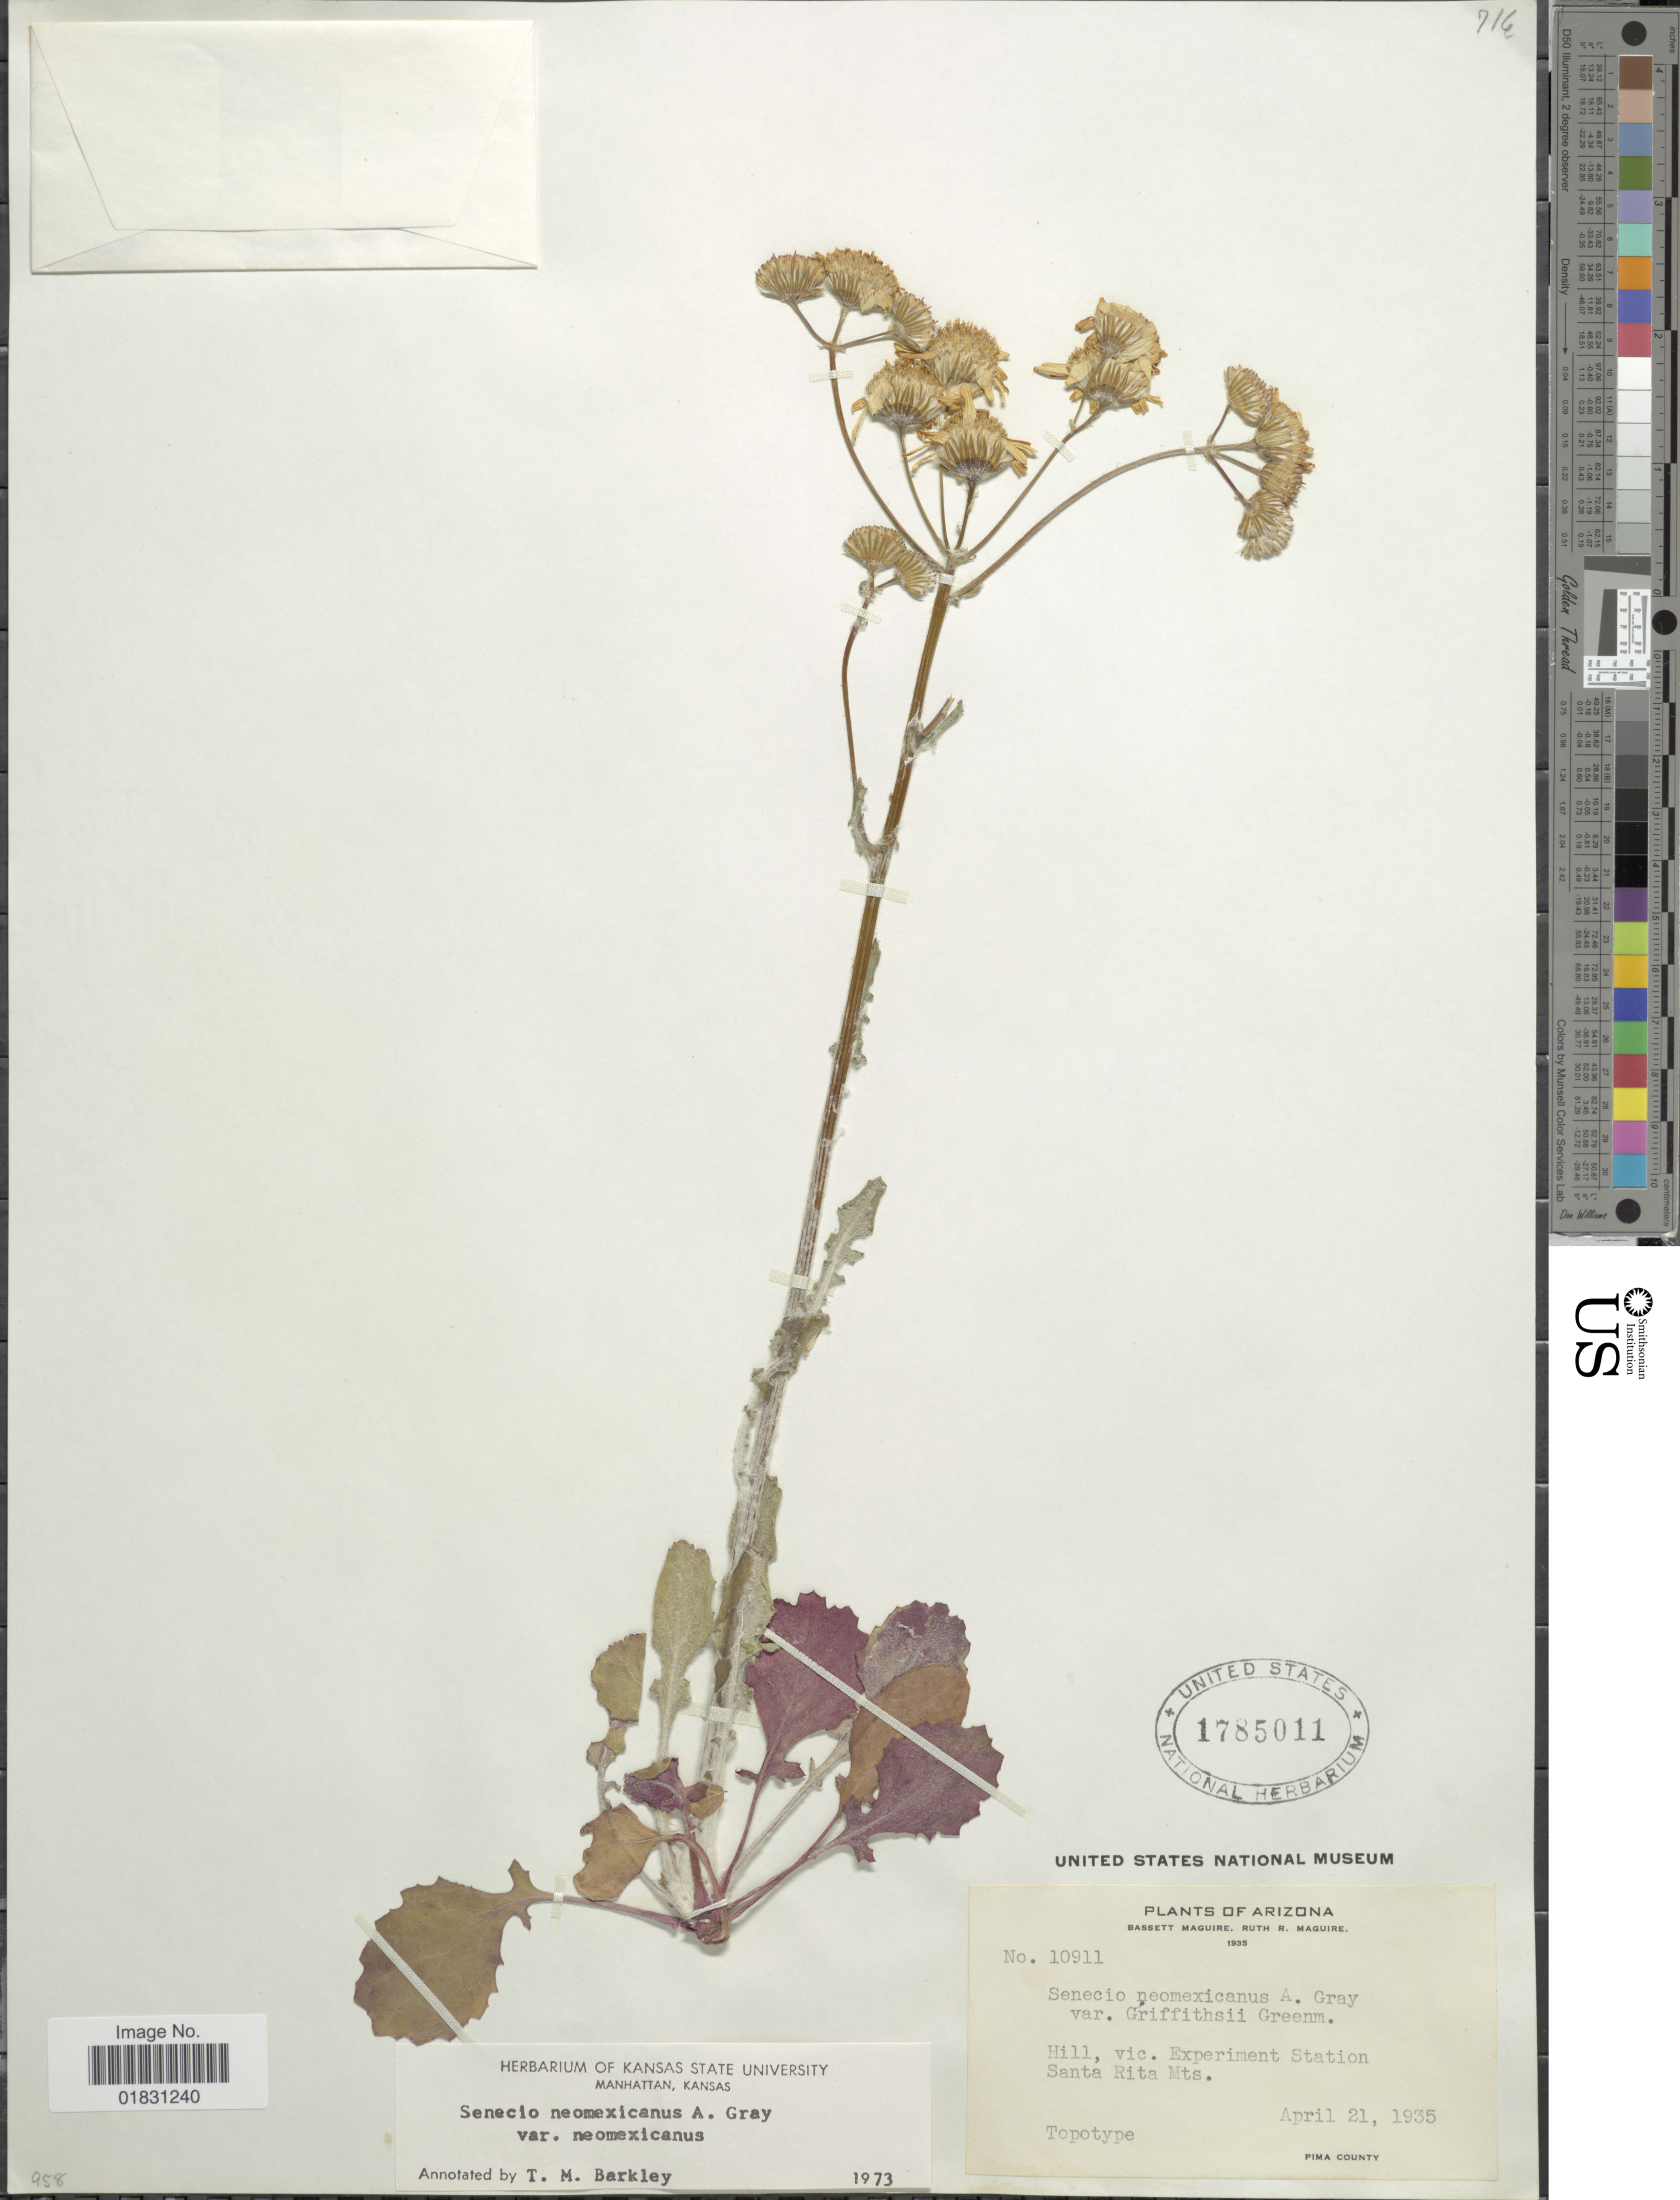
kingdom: Plantae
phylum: Tracheophyta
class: Magnoliopsida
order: Asterales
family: Asteraceae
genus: Packera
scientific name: Packera neomexicana var. neomexicana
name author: (A. Gray) W.A. Weber & Á. Löve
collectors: B. Maguire & R. R. Maguire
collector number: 10911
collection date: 1935-04-21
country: United States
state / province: Arizona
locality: Hill, vic. Experiment Station Santa Rita Mts, Pima County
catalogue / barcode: US 1785011